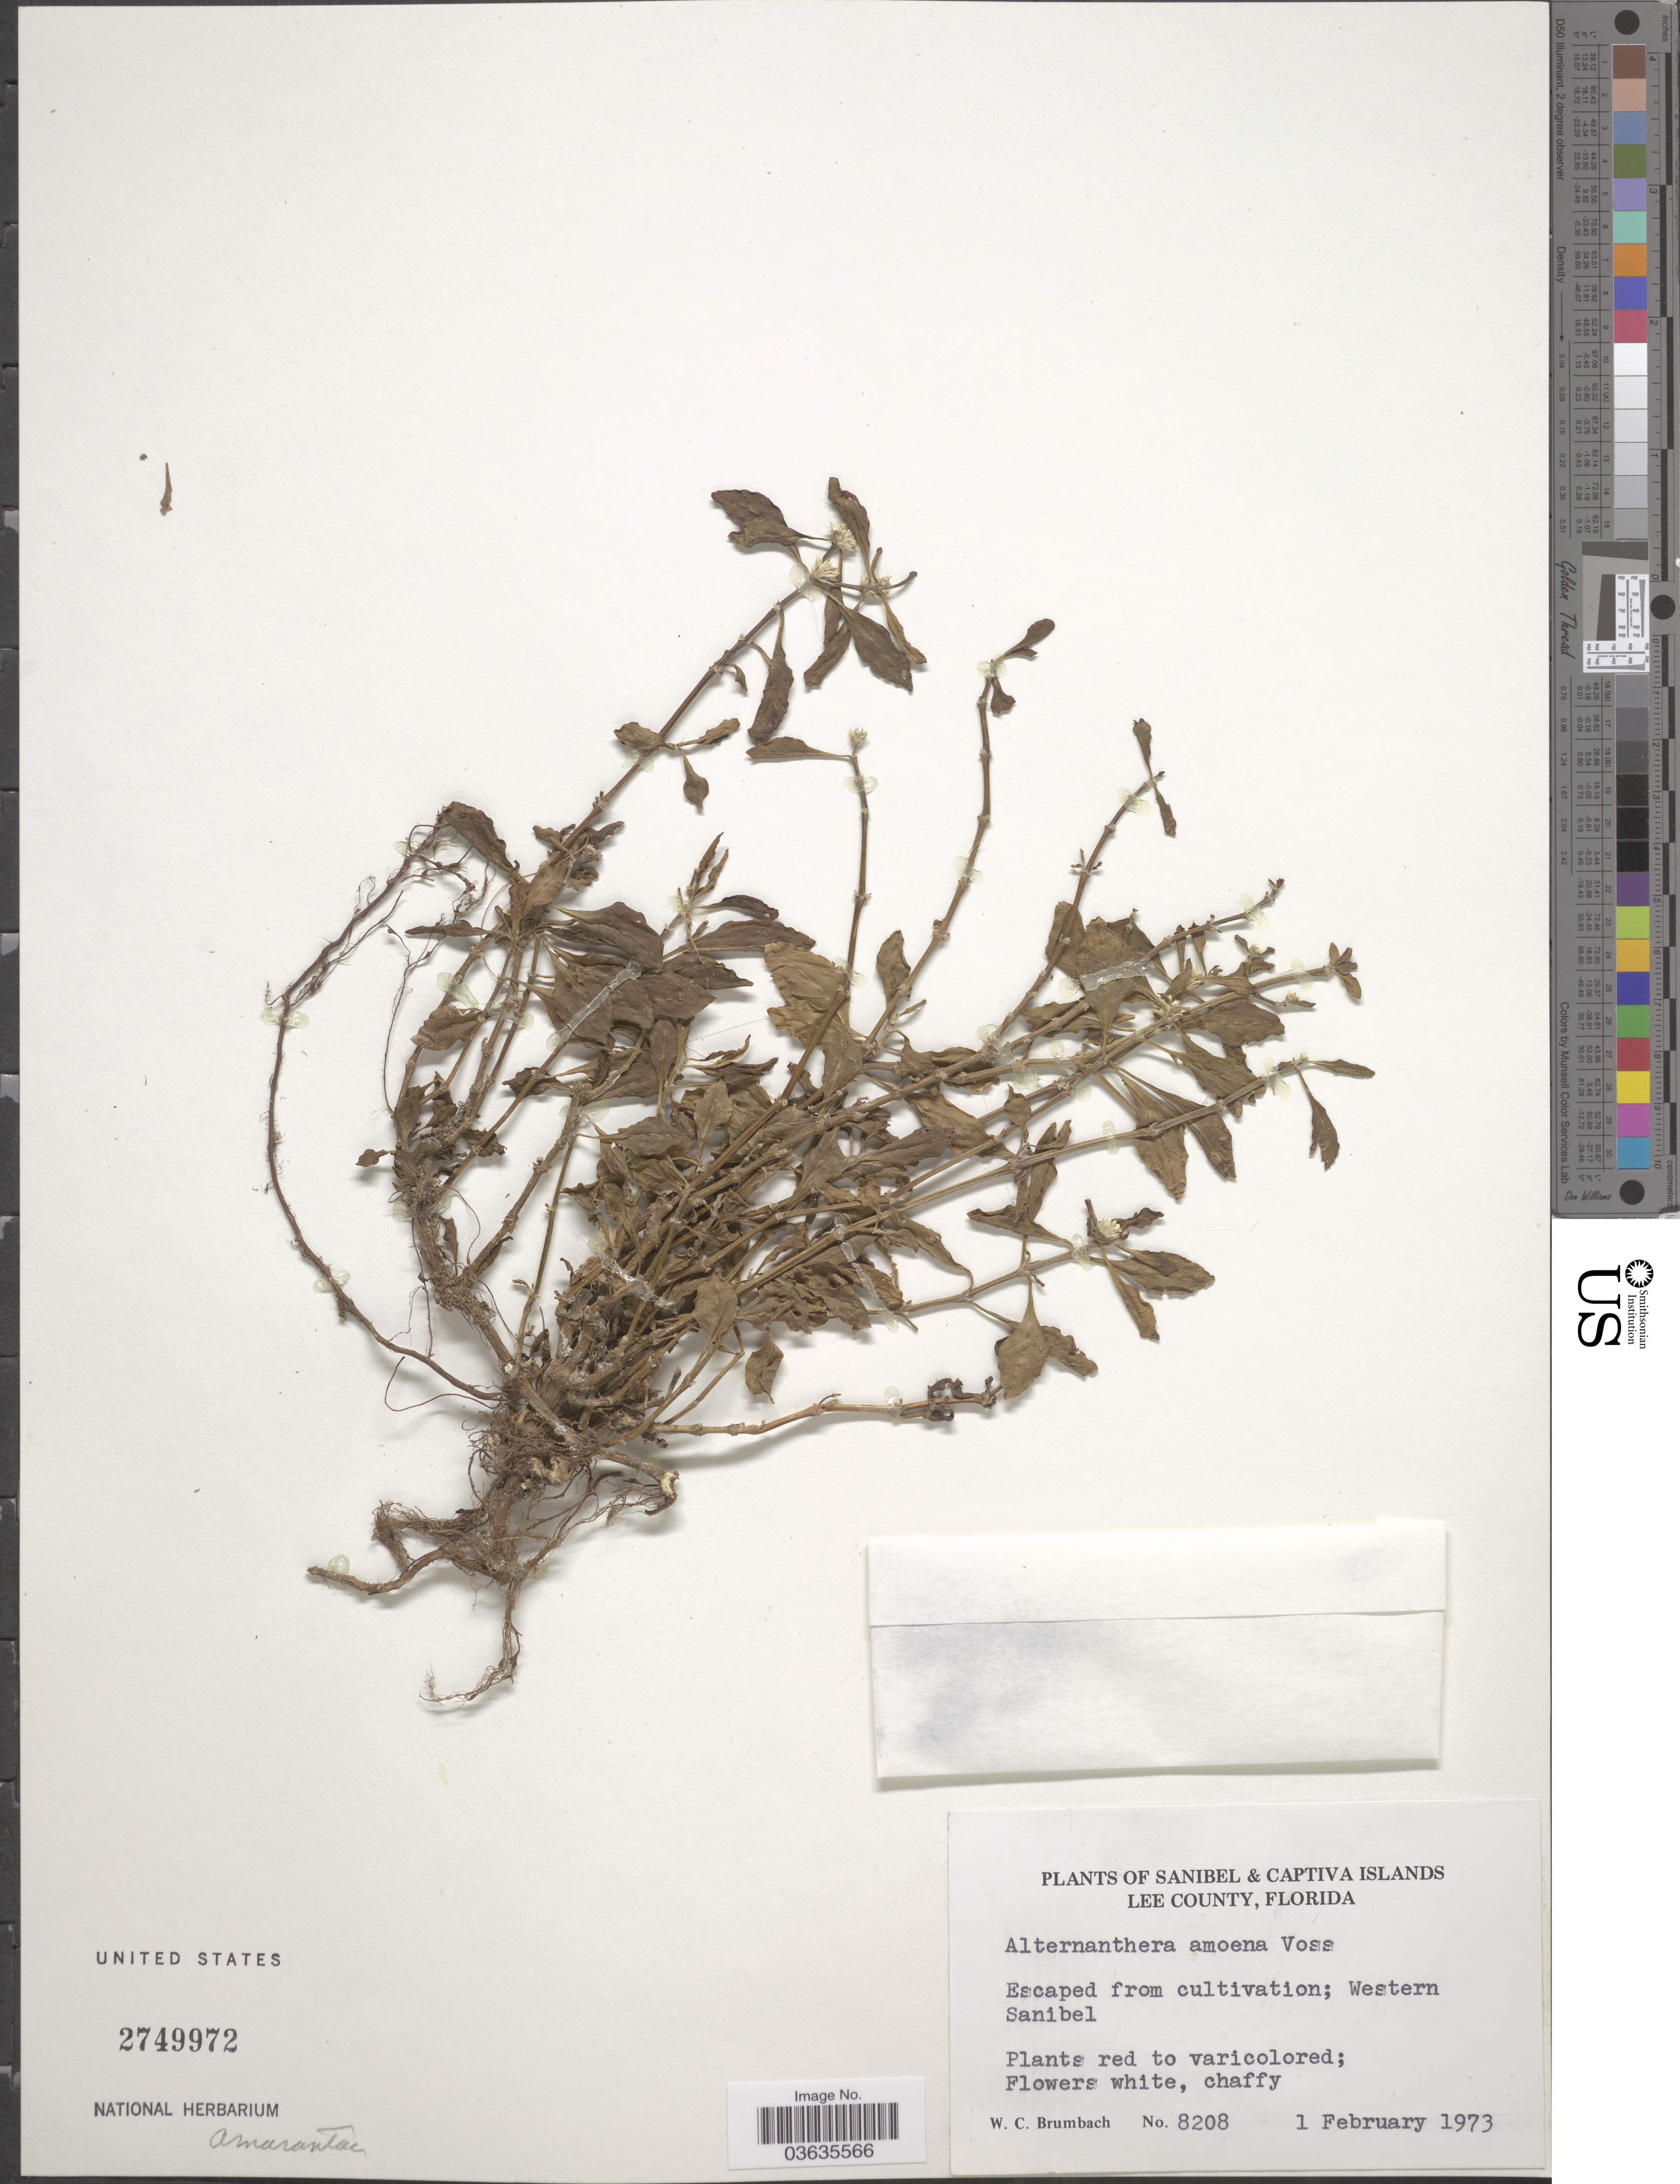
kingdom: Plantae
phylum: Tracheophyta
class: Magnoliopsida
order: Caryophyllales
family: Amaranthaceae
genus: Alternanthera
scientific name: Alternanthera amoena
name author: (Lem.) Voss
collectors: W. C. Brumbach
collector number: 8208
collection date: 1973-02-01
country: United States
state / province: Florida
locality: Western Sanibel Island. Lee County.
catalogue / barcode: US 2749972